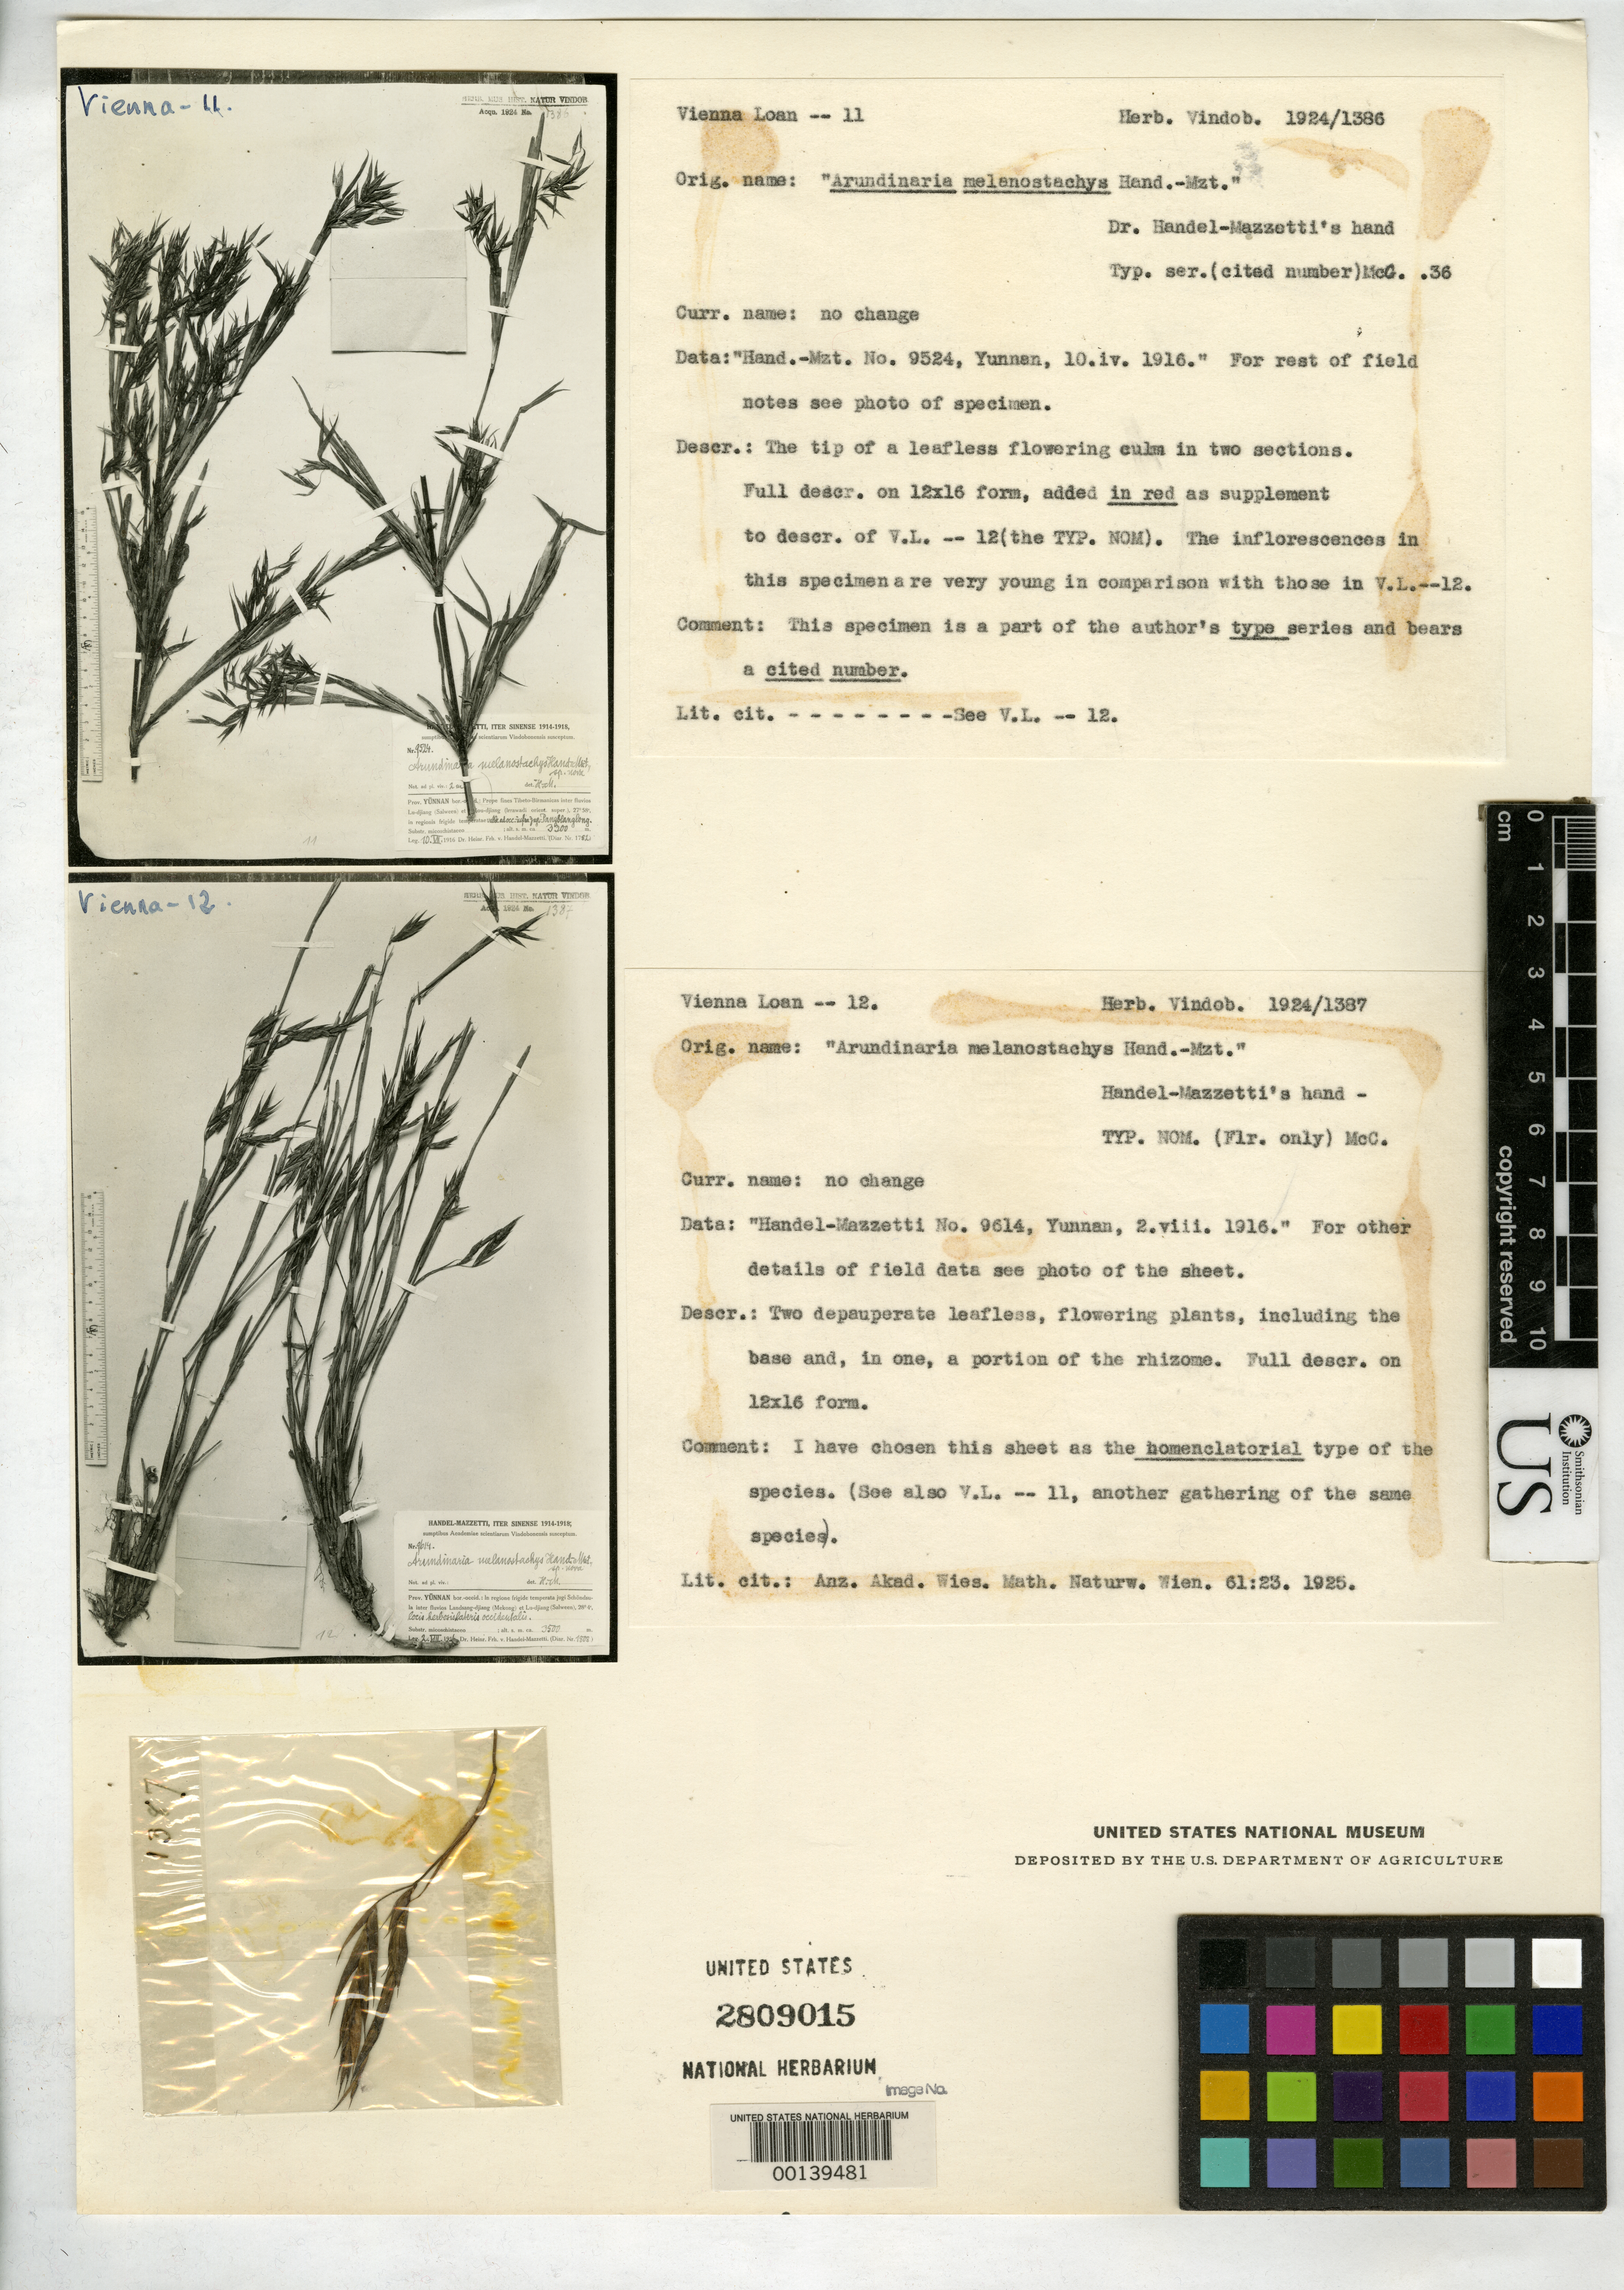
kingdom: Plantae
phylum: Tracheophyta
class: Liliopsida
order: Poales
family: Poaceae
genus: Arundinaria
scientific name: Arundinaria melanostachys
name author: Hand.-Mazz.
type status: Type Material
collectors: H. Handel-Mazzetti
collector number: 9614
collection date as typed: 02 Aug 1916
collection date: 1916-08-02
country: China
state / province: Yunnan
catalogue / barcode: US 2809015